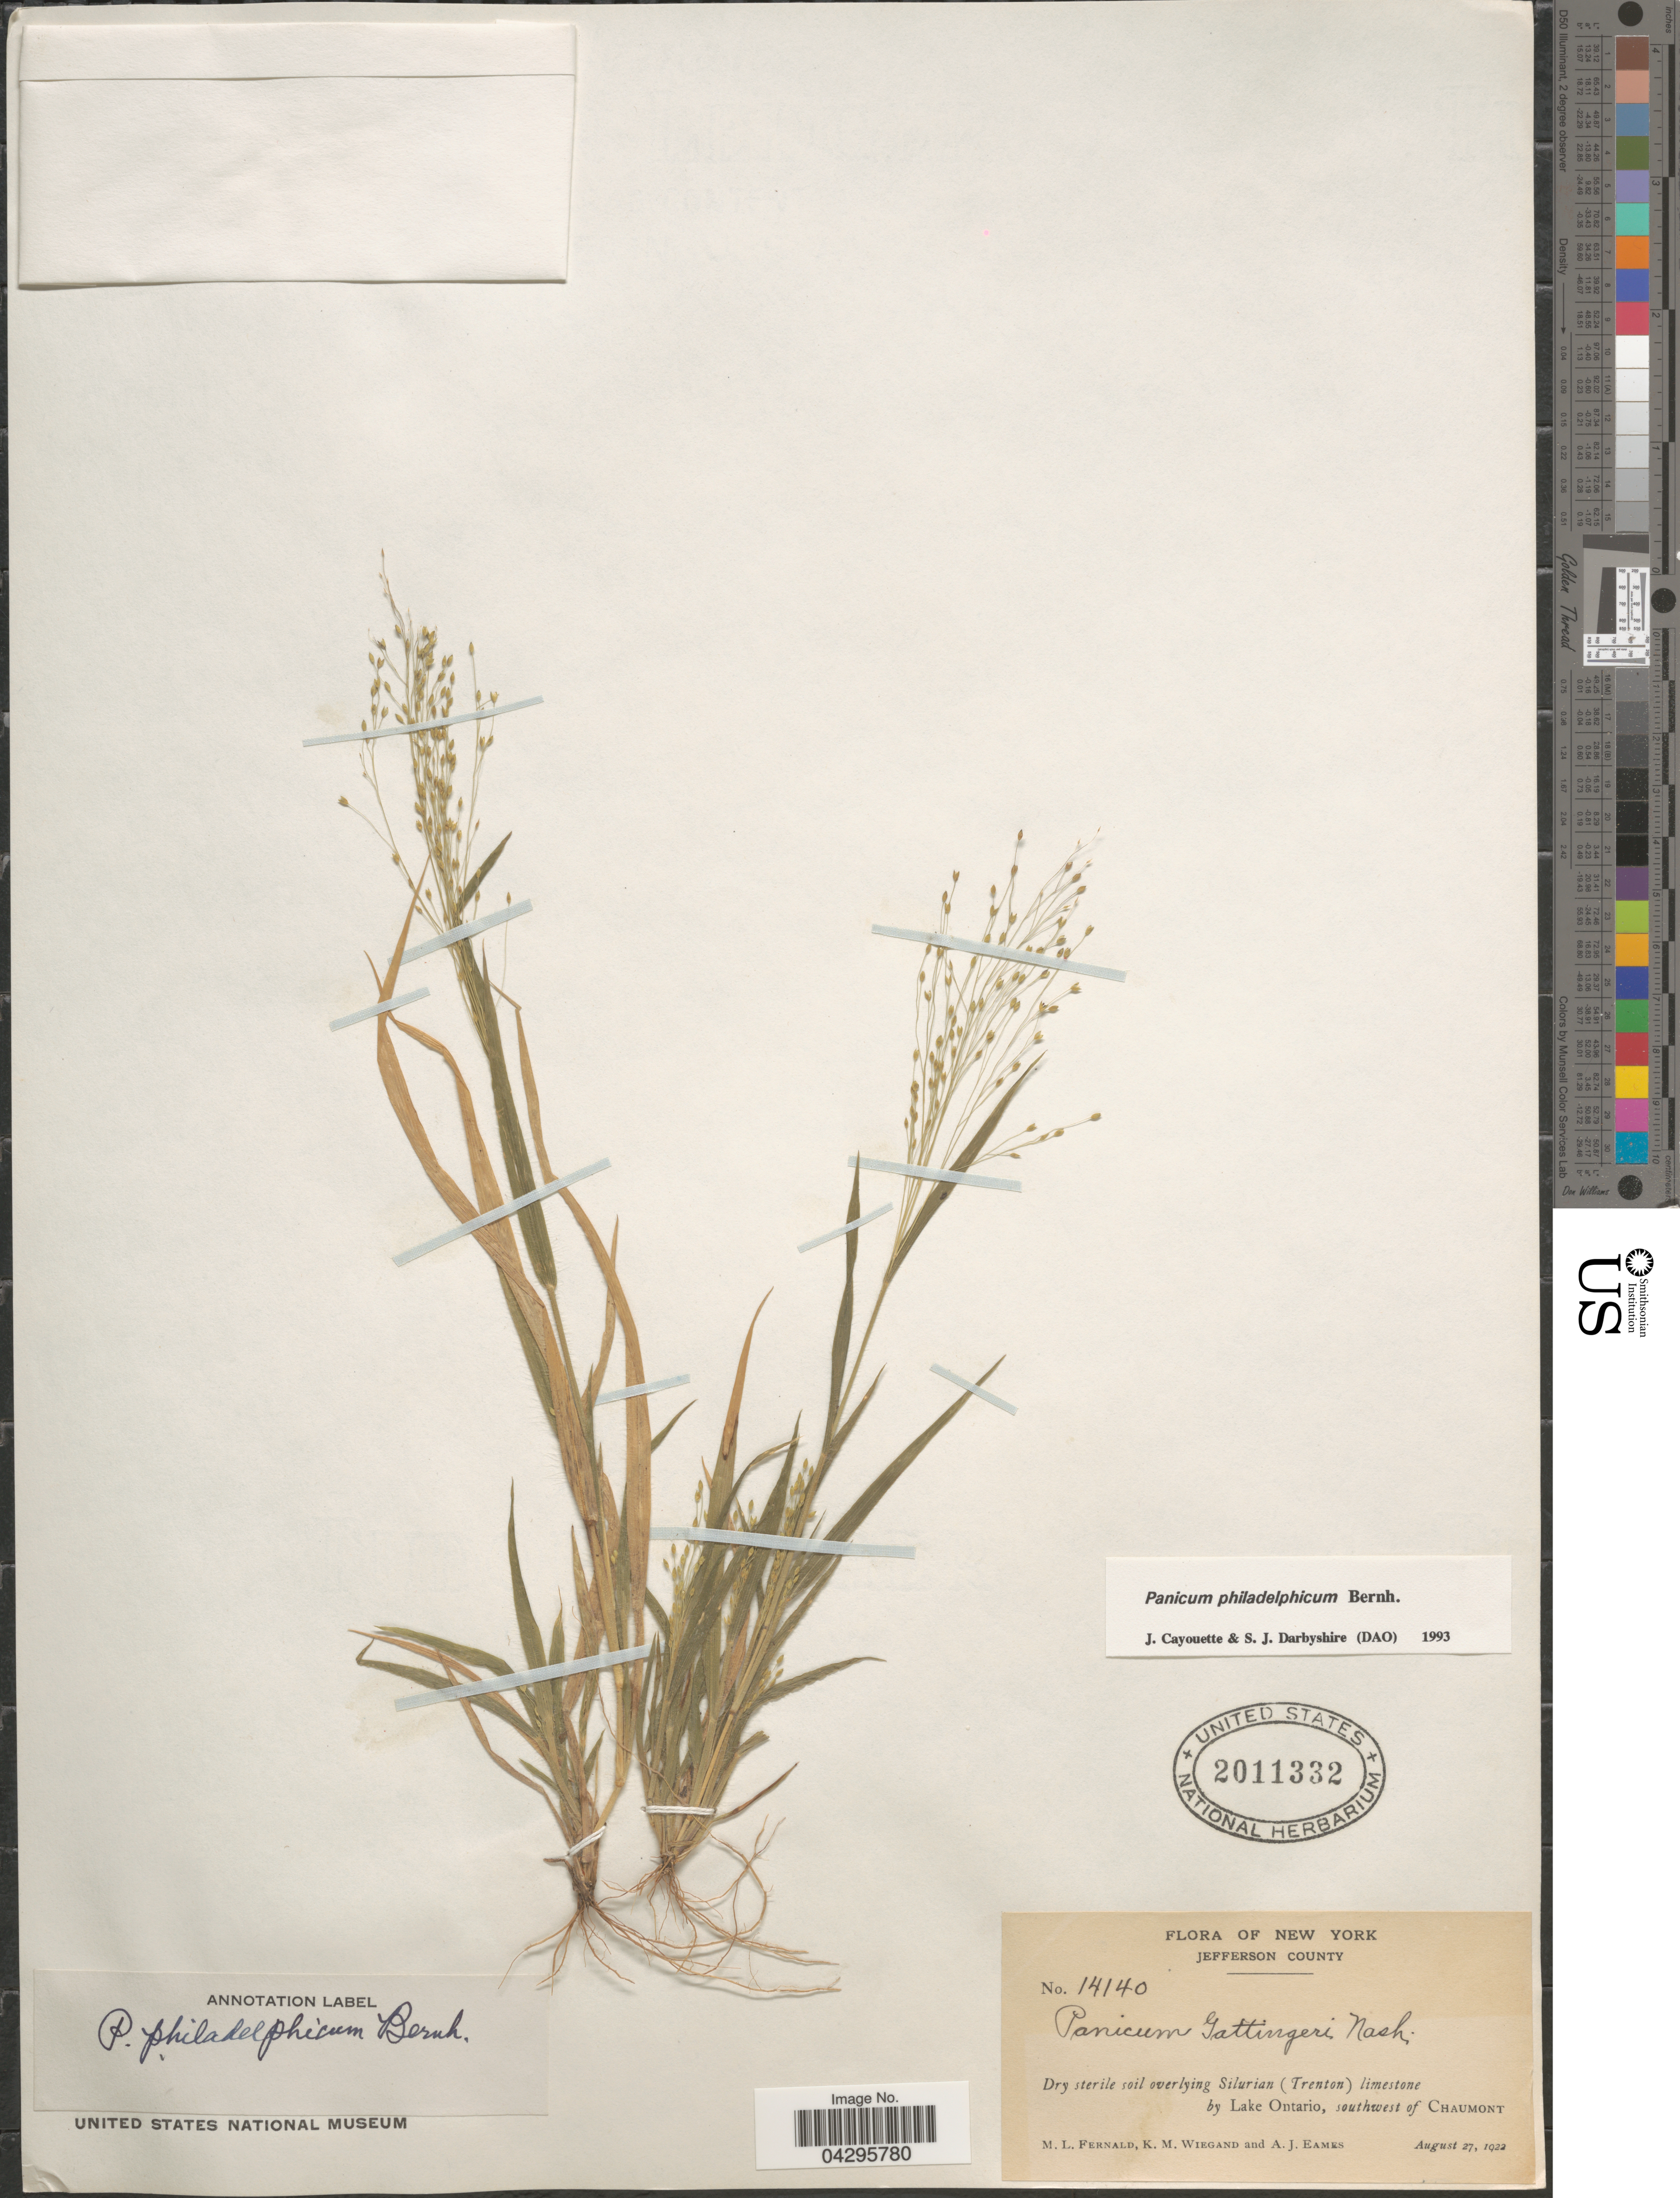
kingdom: Plantae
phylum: Tracheophyta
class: Liliopsida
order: Poales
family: Poaceae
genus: Panicum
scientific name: Panicum philadelphicum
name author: Bernh. ex Trin.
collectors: M. L. Fernald, K. M. Wiegand & A. J. Eames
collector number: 14140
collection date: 1922-08-27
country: United States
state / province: New York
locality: Jefferson County. Dry sterile soil overlying Silurian (Trenton) limestone by Lake Ontario, southwest of Chaumont.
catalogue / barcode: US 2011332